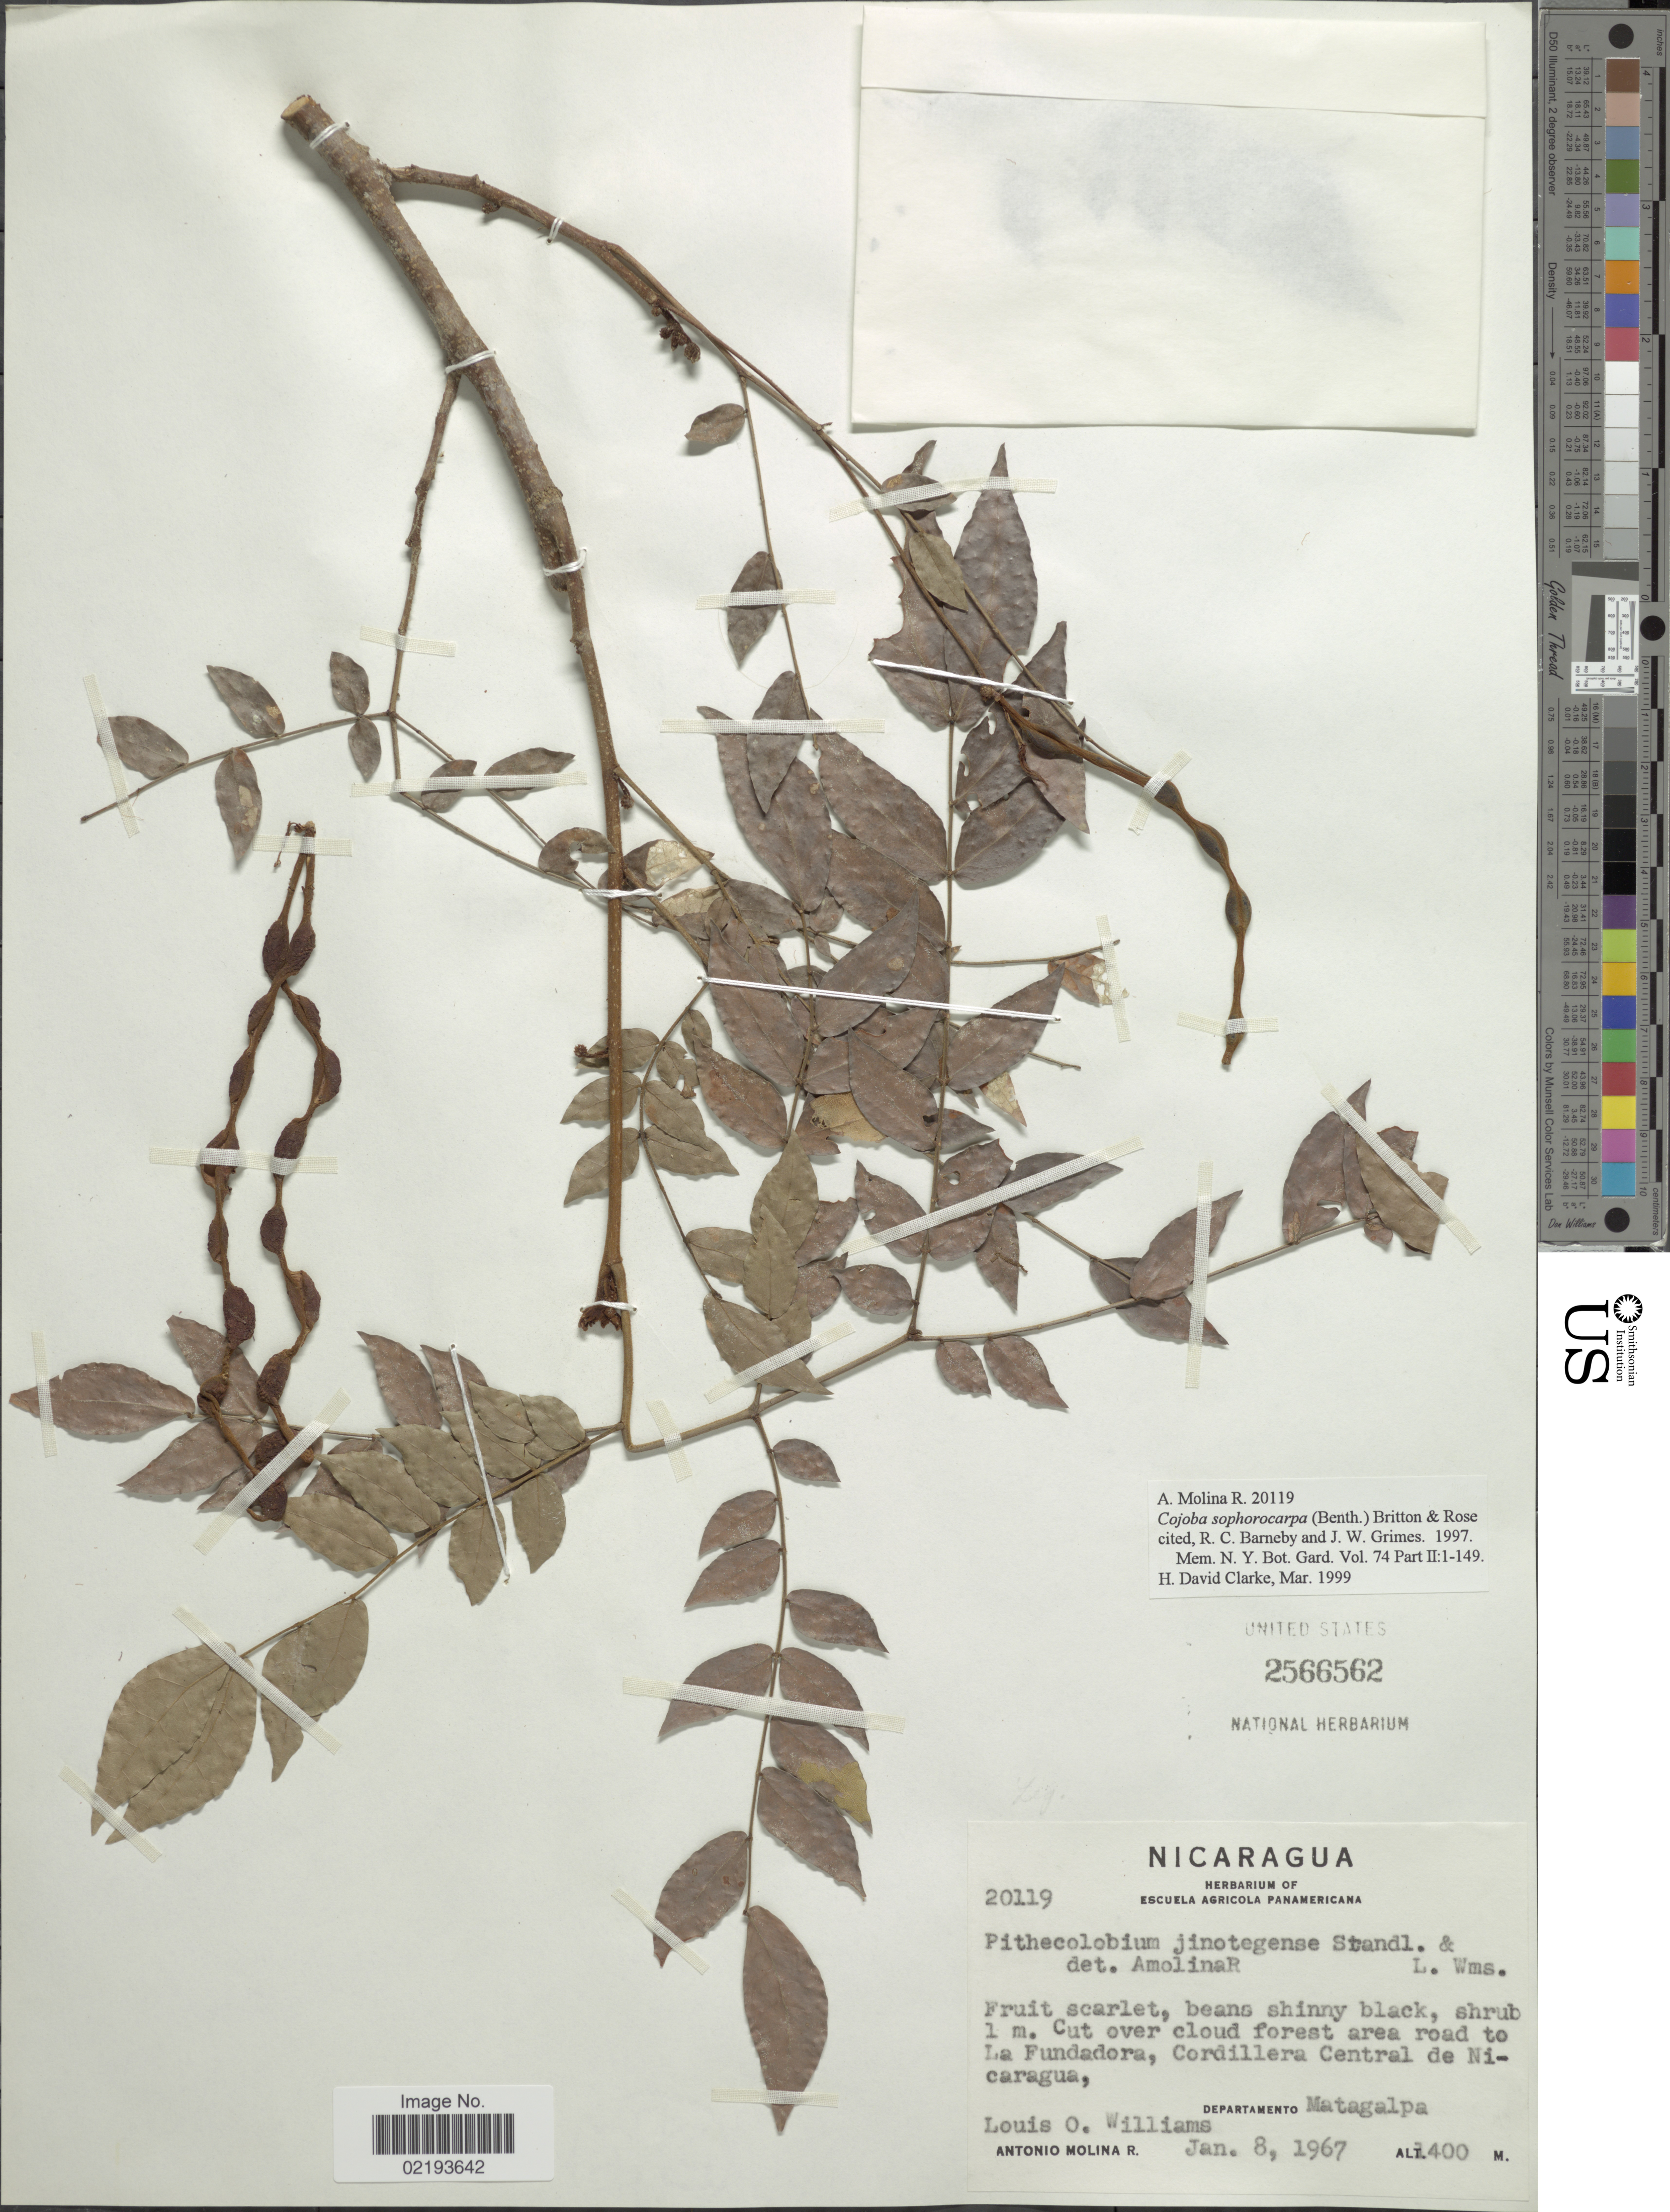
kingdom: Plantae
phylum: Tracheophyta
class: Magnoliopsida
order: Fabales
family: Fabaceae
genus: Cojoba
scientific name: Cojoba sophorocarpa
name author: (Benth.) Britton & Rose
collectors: L. O. Williams & A. Molina R.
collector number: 20119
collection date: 1967-01-08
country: Nicaragua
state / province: Matagalpa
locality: Cut over cloud forest area road to La Fundadora, Cordillera Central de Nicaragua, Departamento Matagalpa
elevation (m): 1400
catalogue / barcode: US 2566562